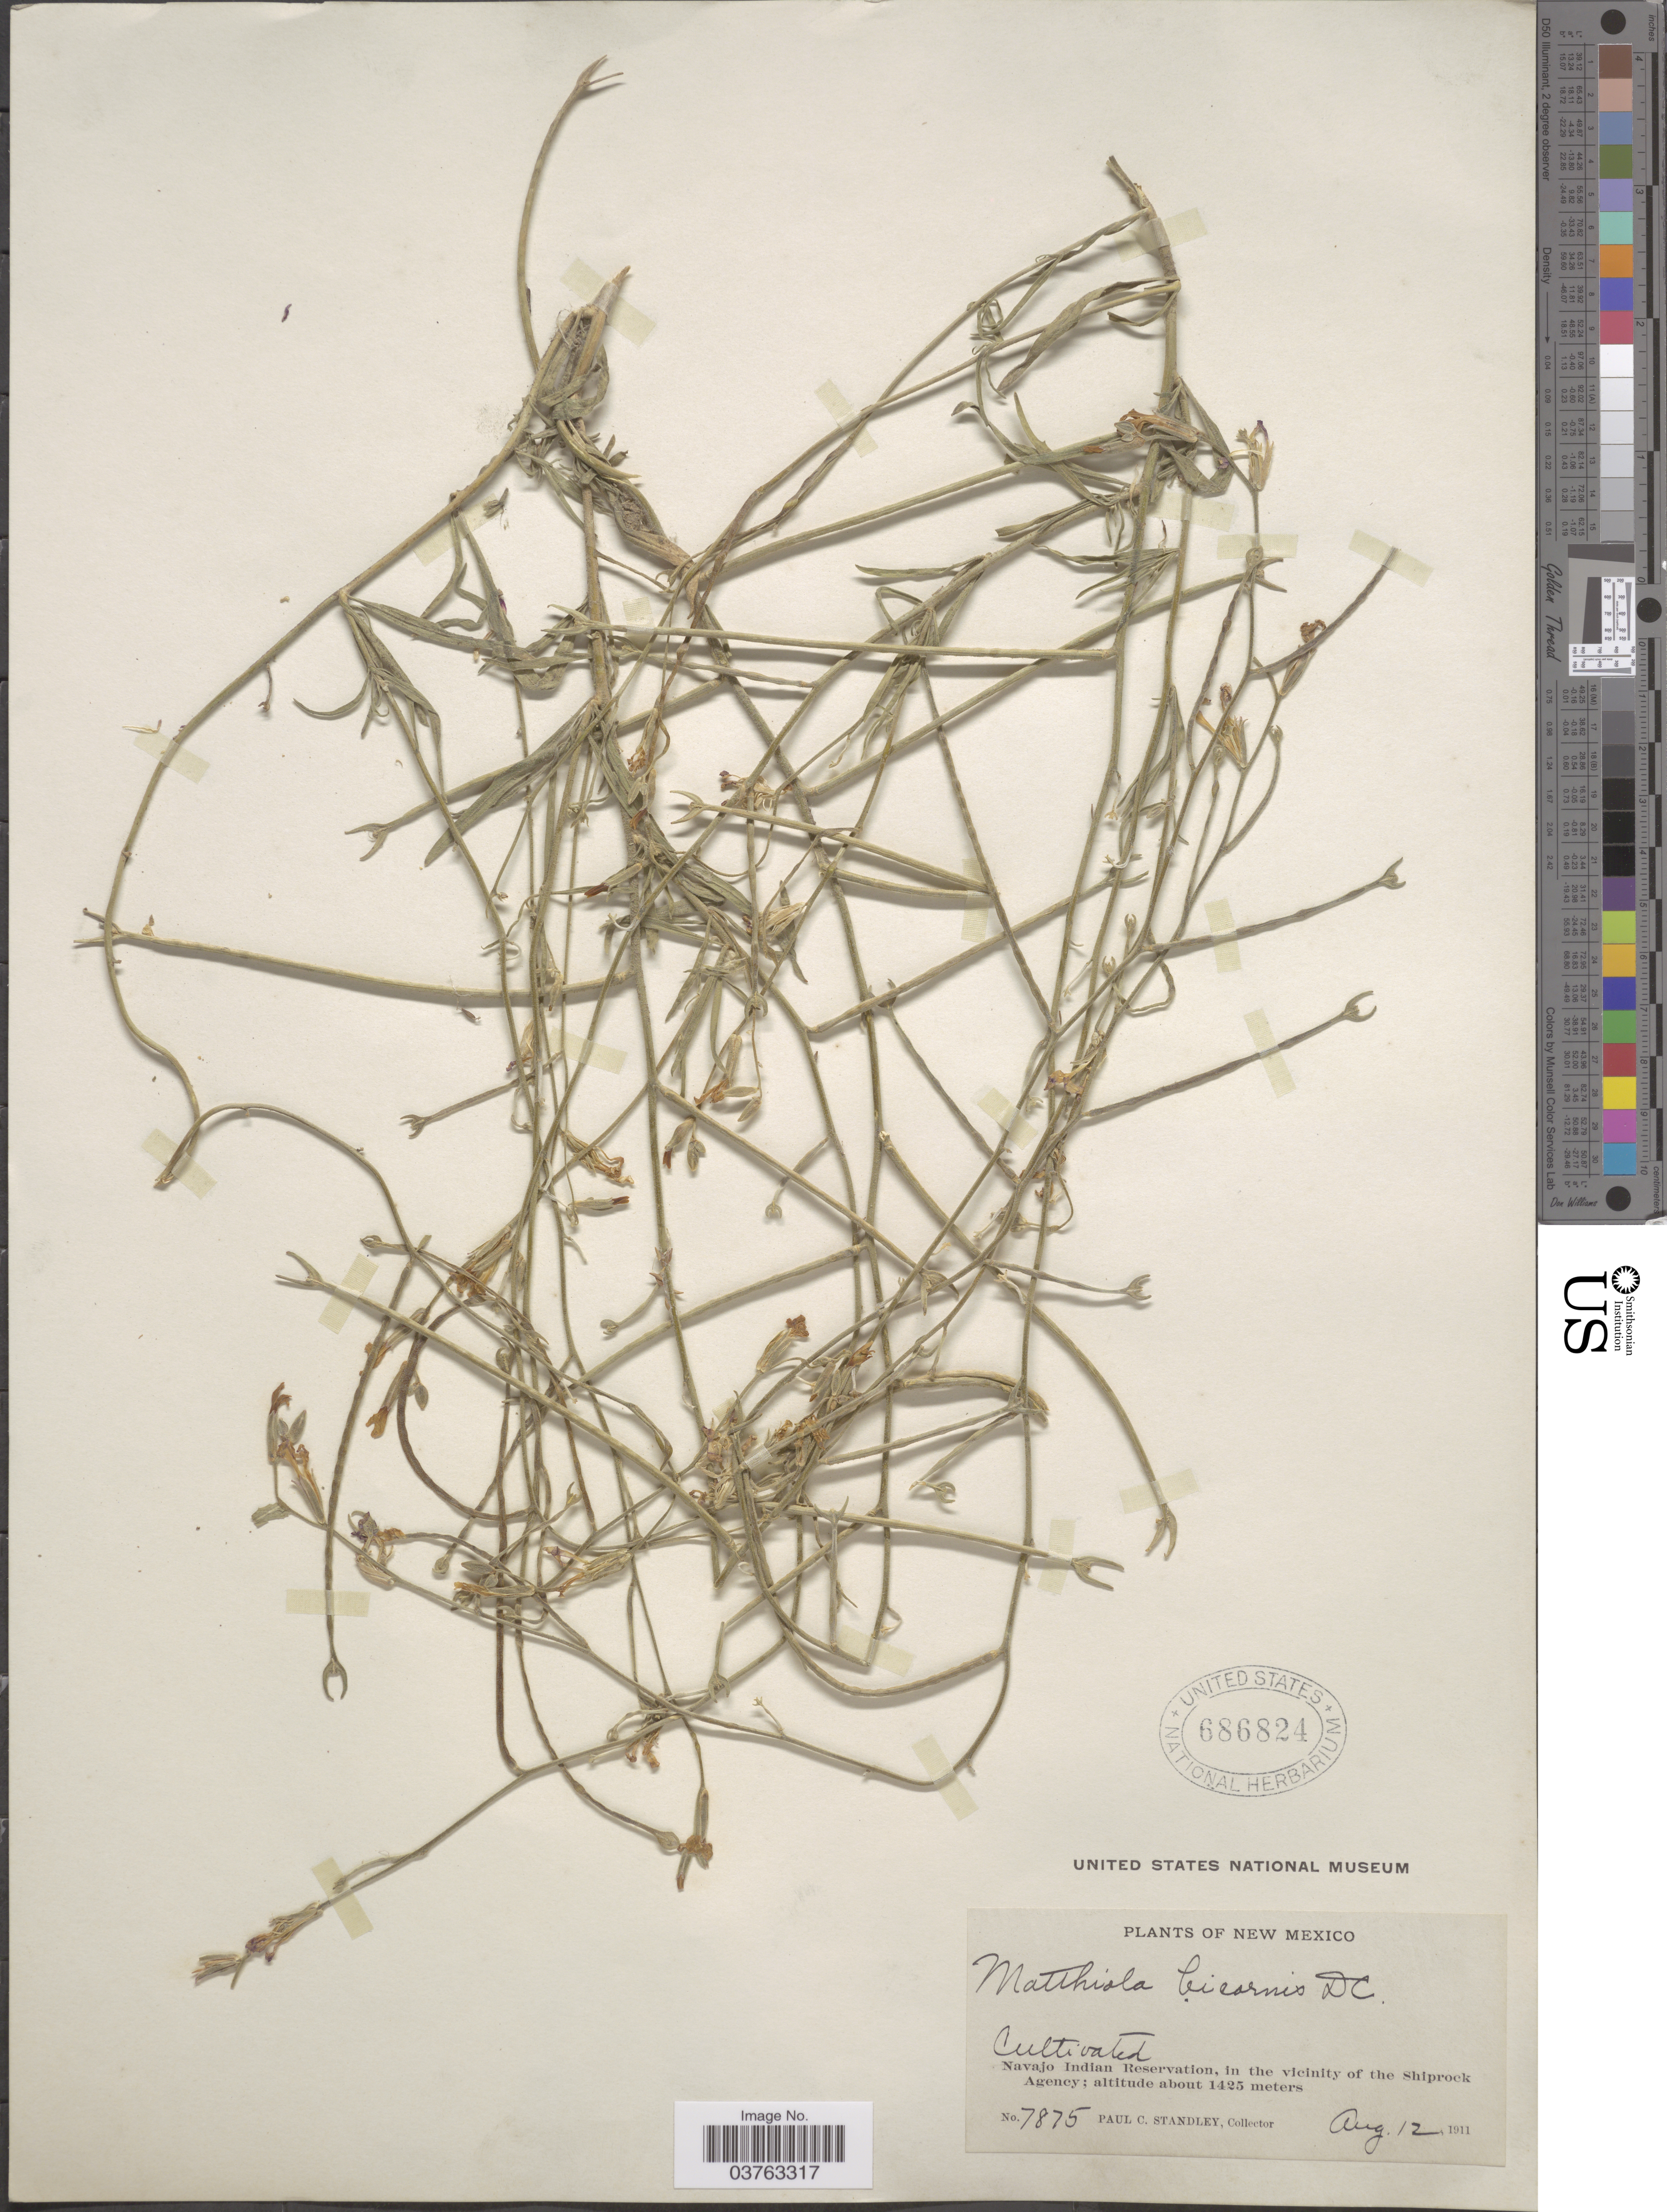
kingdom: Plantae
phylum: Tracheophyta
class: Magnoliopsida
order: Brassicales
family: Brassicaceae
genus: Matthiola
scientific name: Matthiola bicornis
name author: (Sm.) DC.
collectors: P. C. Standley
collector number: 7875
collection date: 1911-08-12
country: United States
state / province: New Mexico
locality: Navajo Indian Reservation, in the vicinity of the Shiprock Agency.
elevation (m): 1425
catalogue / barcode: US 686824